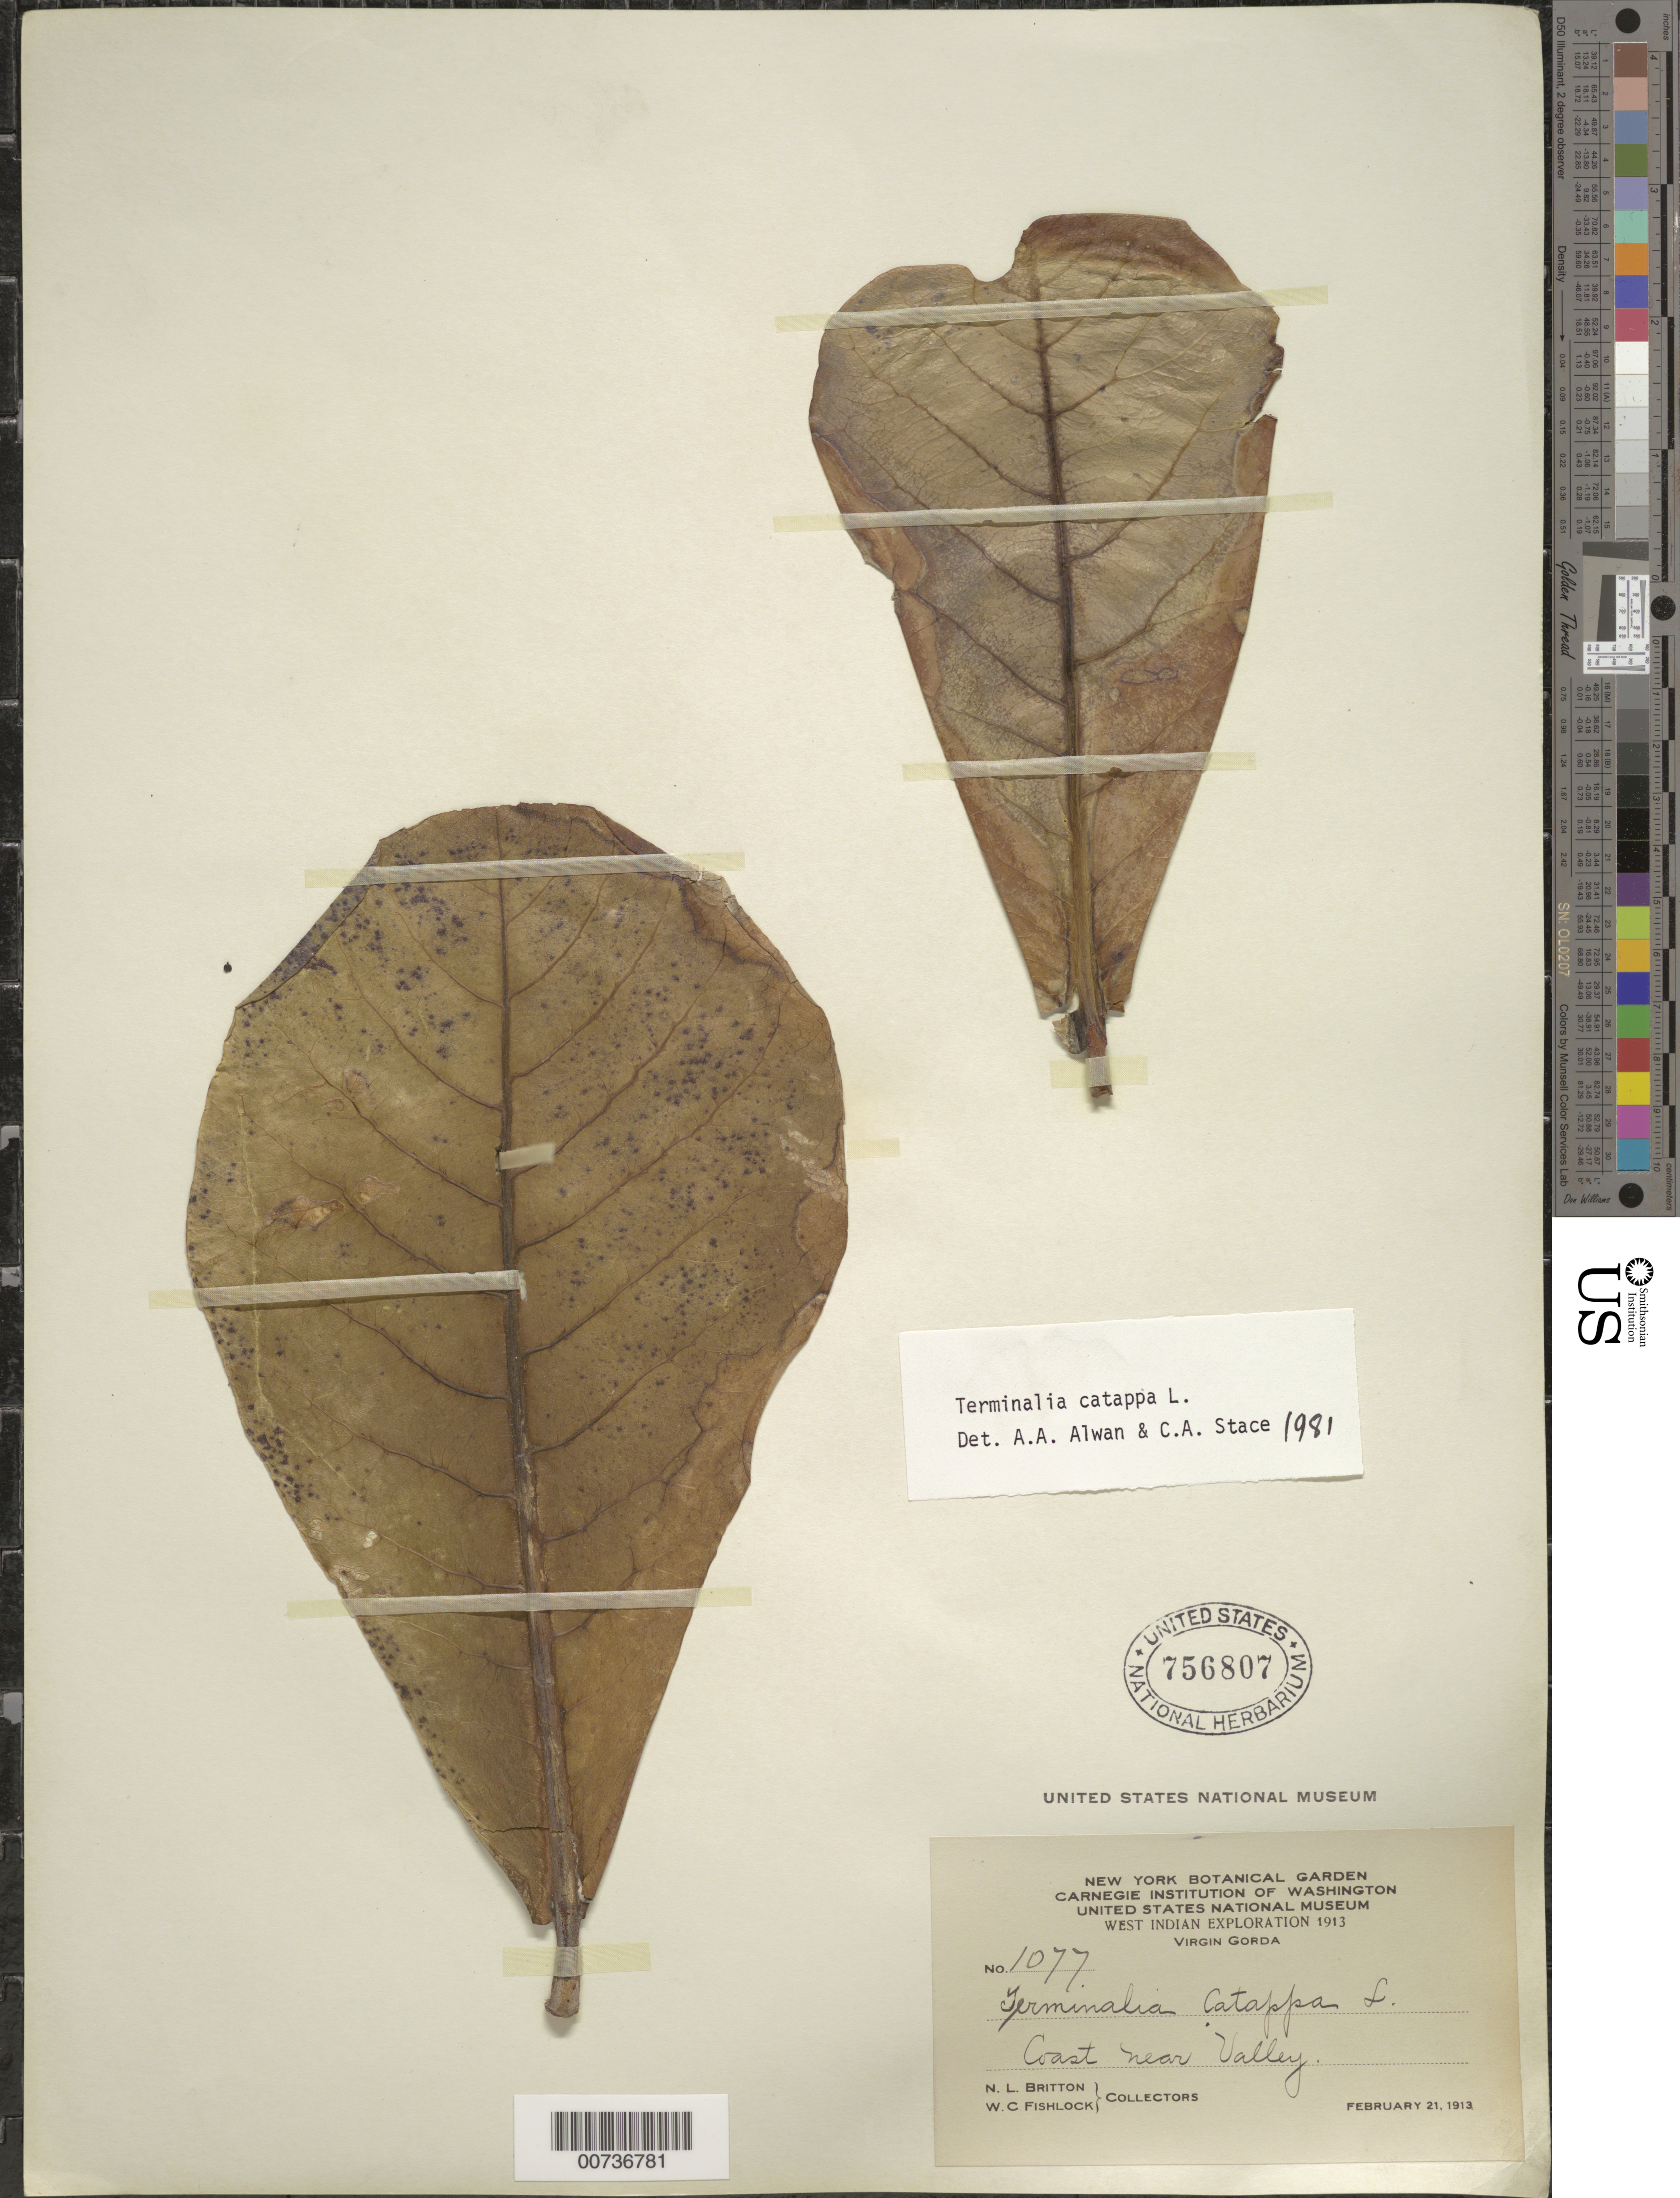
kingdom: Plantae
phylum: Tracheophyta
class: Magnoliopsida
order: Myrtales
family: Combretaceae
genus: Terminalia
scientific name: Terminalia catappa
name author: L.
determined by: Alwan, A. R.; Stace, C. A.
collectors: N. Britton & W. Fishlock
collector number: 1077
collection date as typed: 21 Feb 1913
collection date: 1913-02-21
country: British Virgin Islands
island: Virgin Gorda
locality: Coast near Valley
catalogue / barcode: US 756807